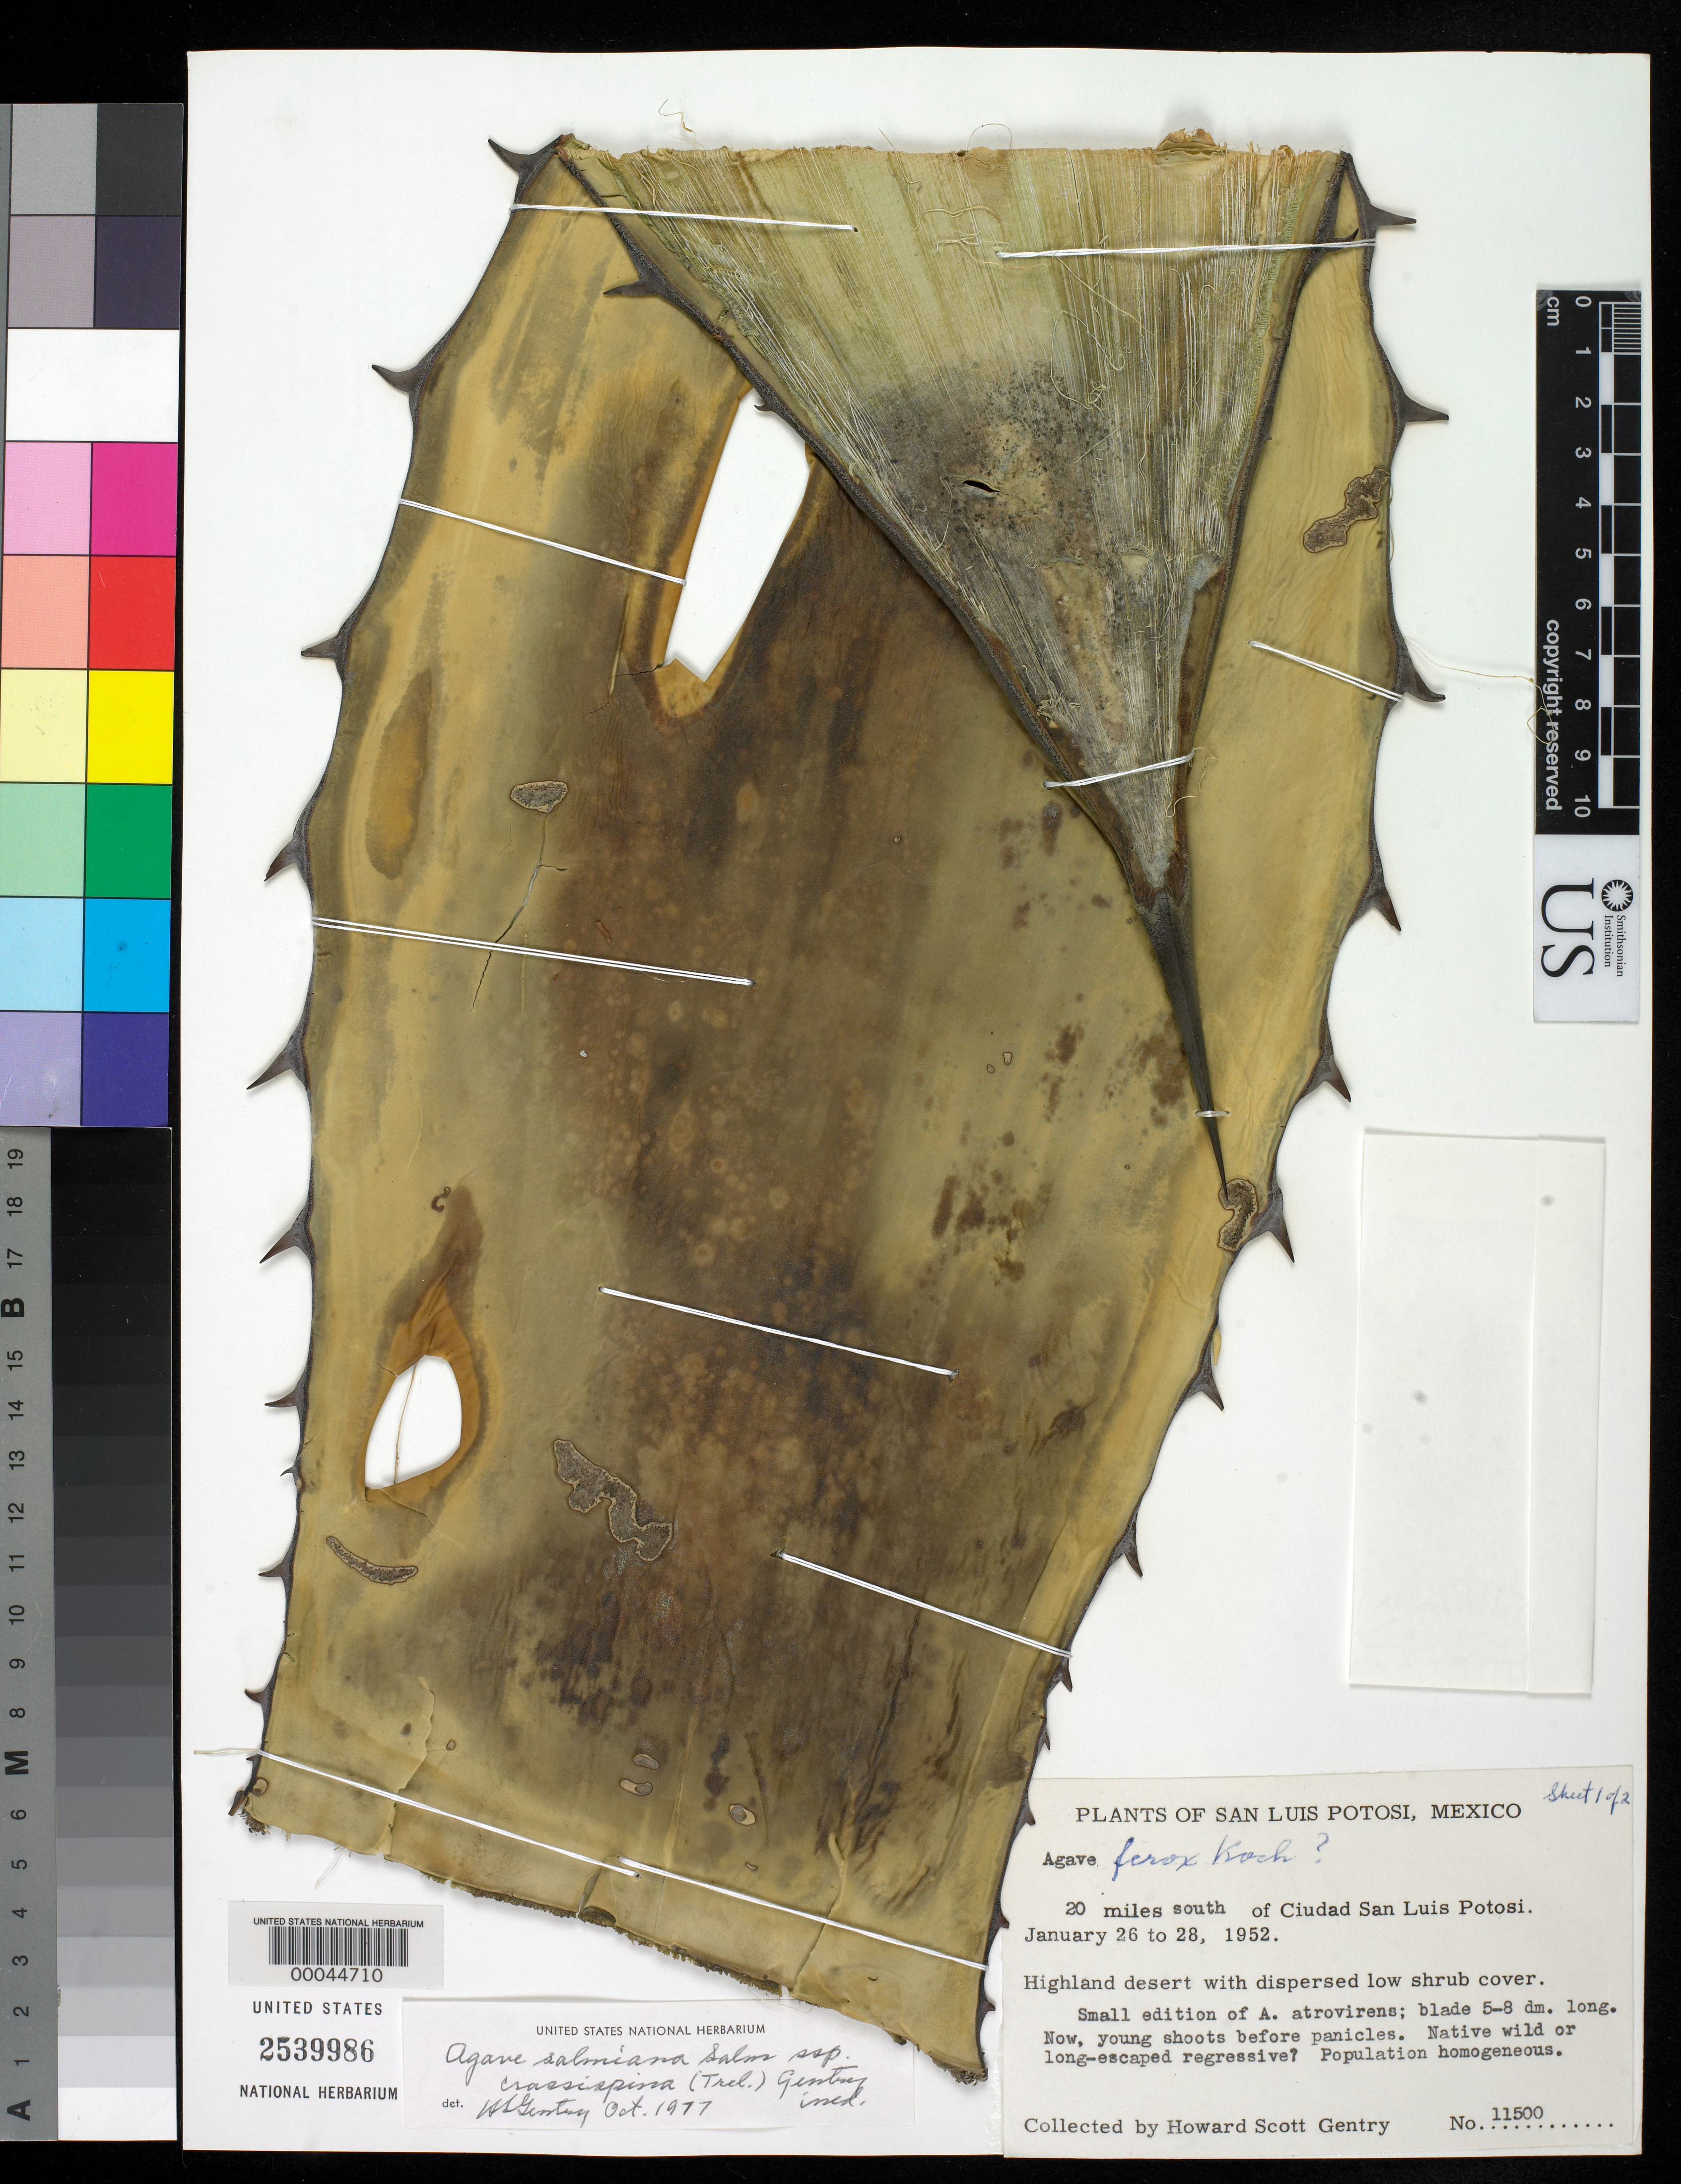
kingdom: Plantae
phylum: Tracheophyta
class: Liliopsida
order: Asparagales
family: Asparagaceae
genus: Agave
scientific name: Agave salmiana subsp. crassispina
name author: (Trel.) Gentry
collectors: H. S. Gentry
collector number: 11500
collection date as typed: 26 Jan 1952 to 28 Jan 1952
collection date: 1952-01-26/1952-01-28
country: Mexico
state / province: San Luis Potosí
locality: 20 mi S of Ciudad San Luis Potosi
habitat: Highland desert with dispersed low shrub cover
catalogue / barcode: US 2539986